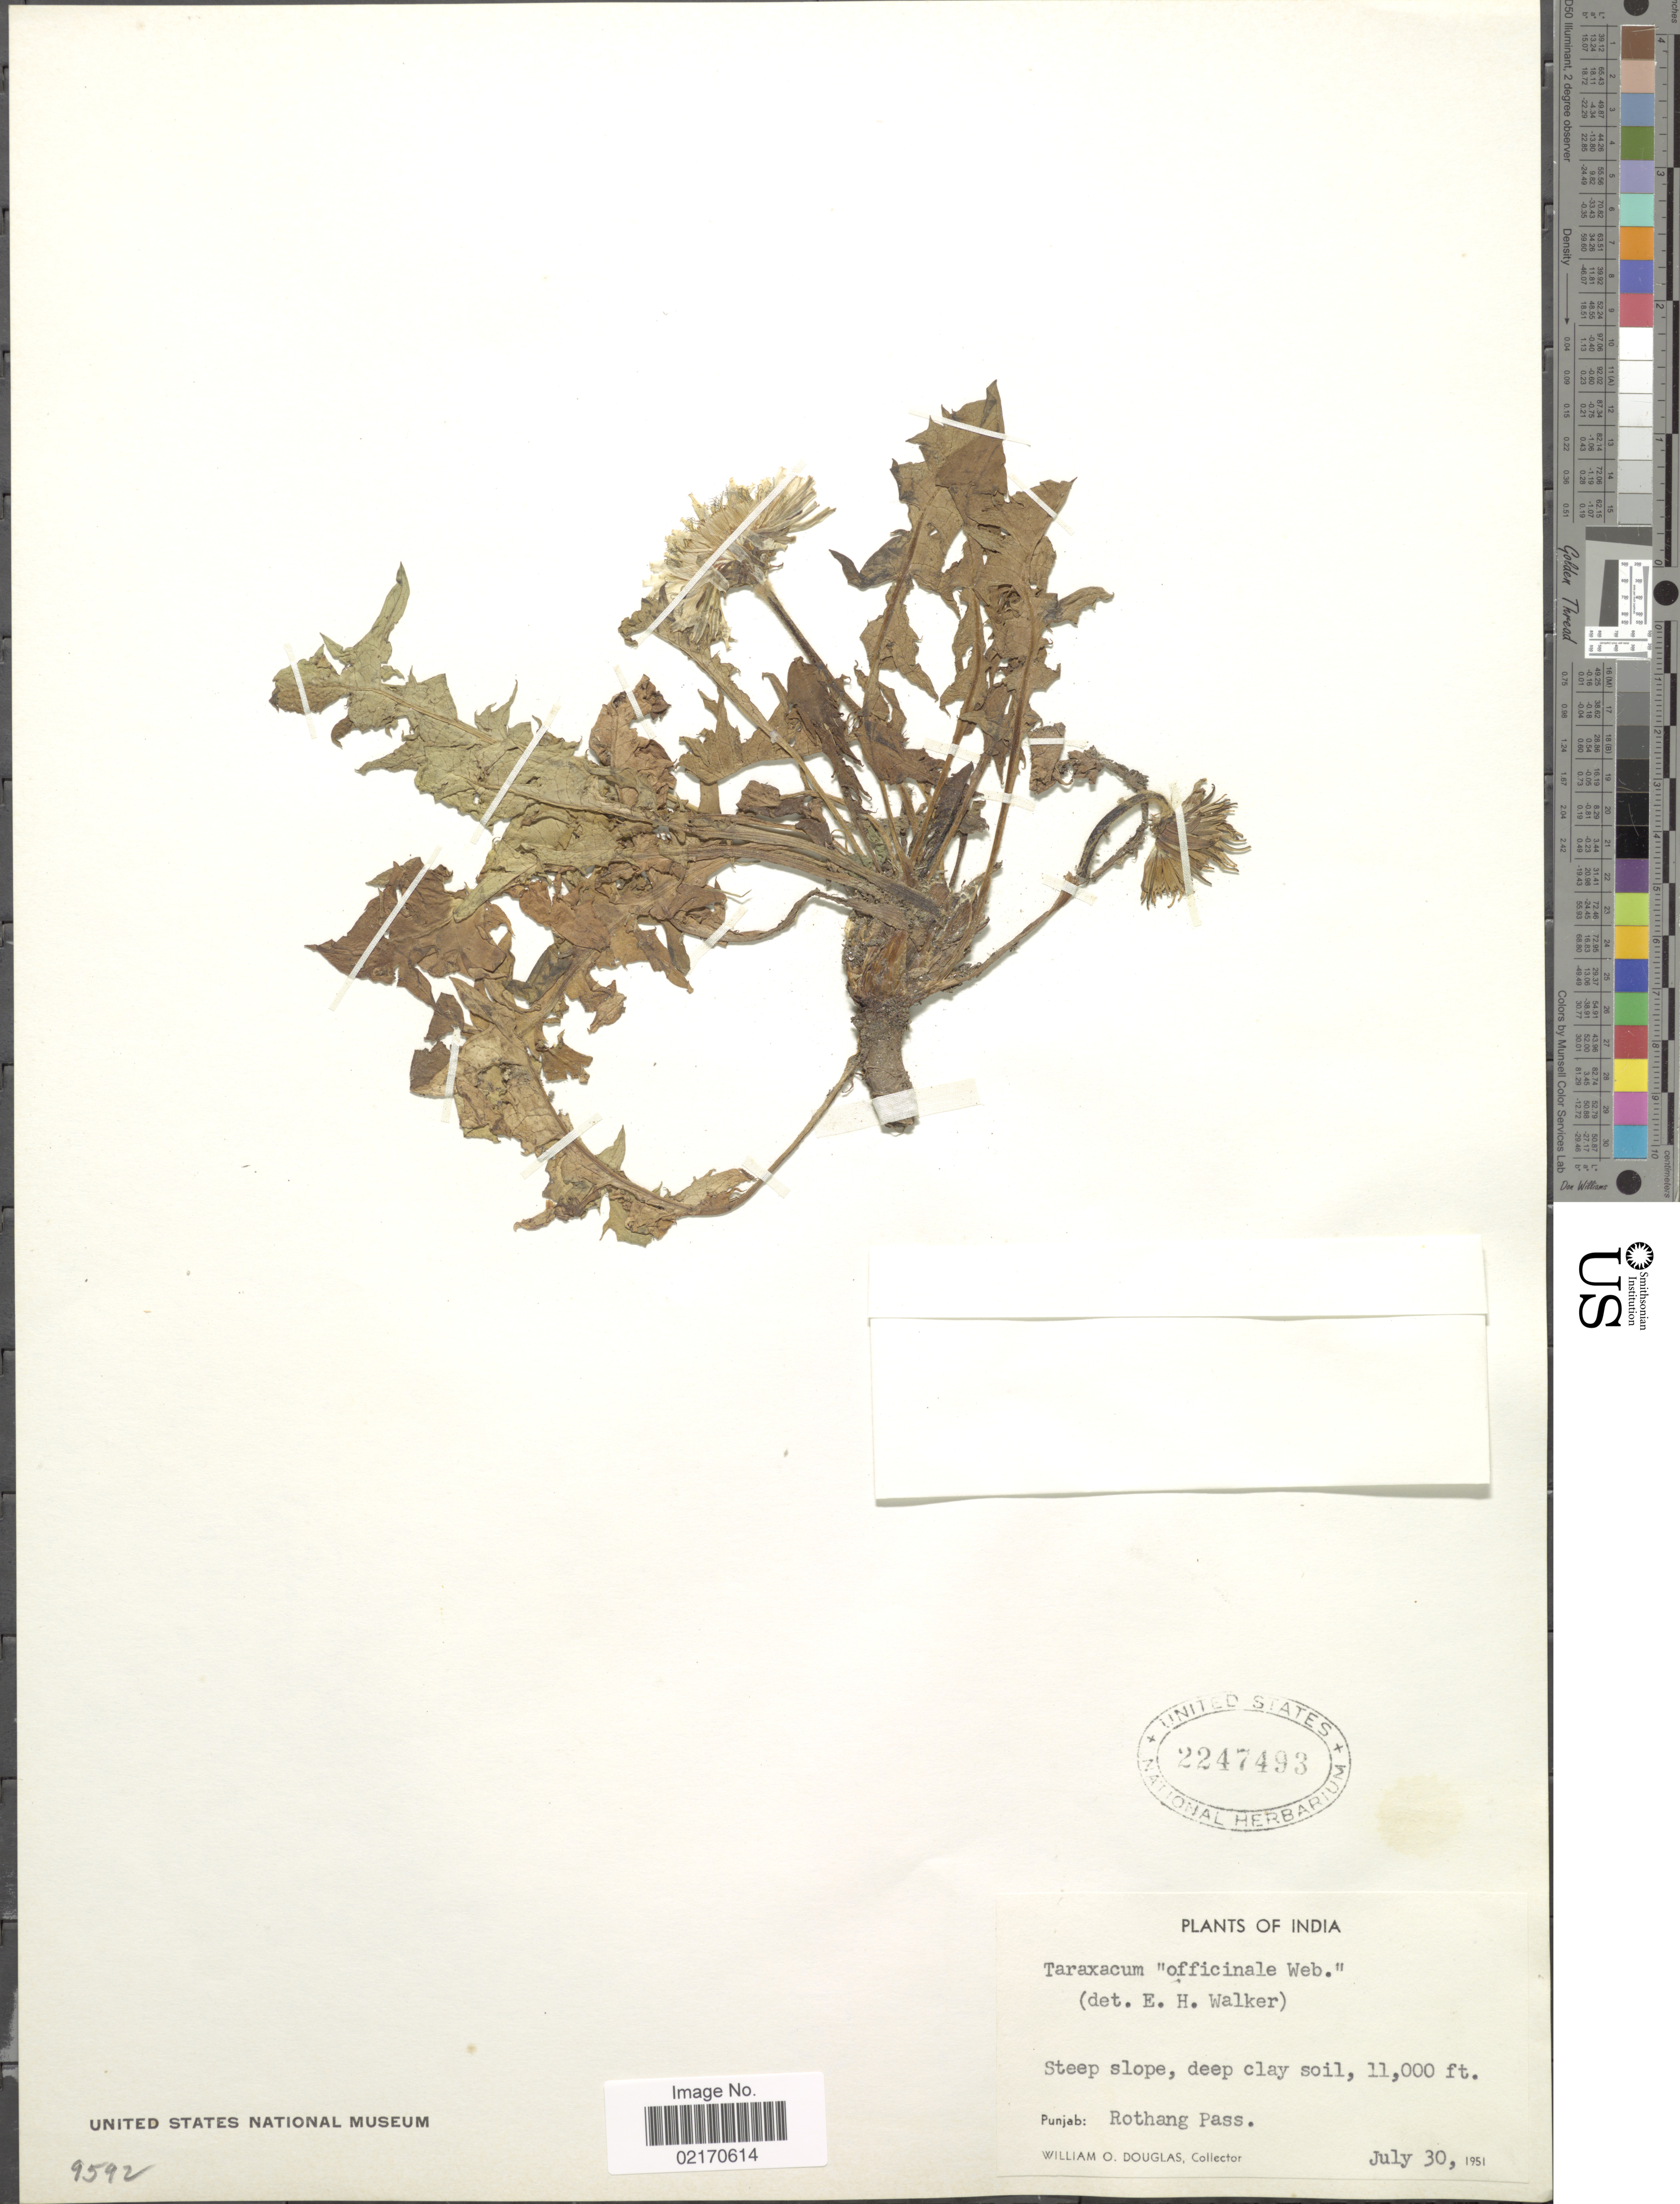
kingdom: Plantae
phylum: Tracheophyta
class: Magnoliopsida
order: Asterales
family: Asteraceae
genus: Taraxacum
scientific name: Taraxacum officinale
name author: G.H. Weber ex F.H. Wigg.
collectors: W. Douglas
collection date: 1951-07-30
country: India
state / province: Punjab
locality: Steep slope, Rothang Pass.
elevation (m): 3353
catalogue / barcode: US 2247493